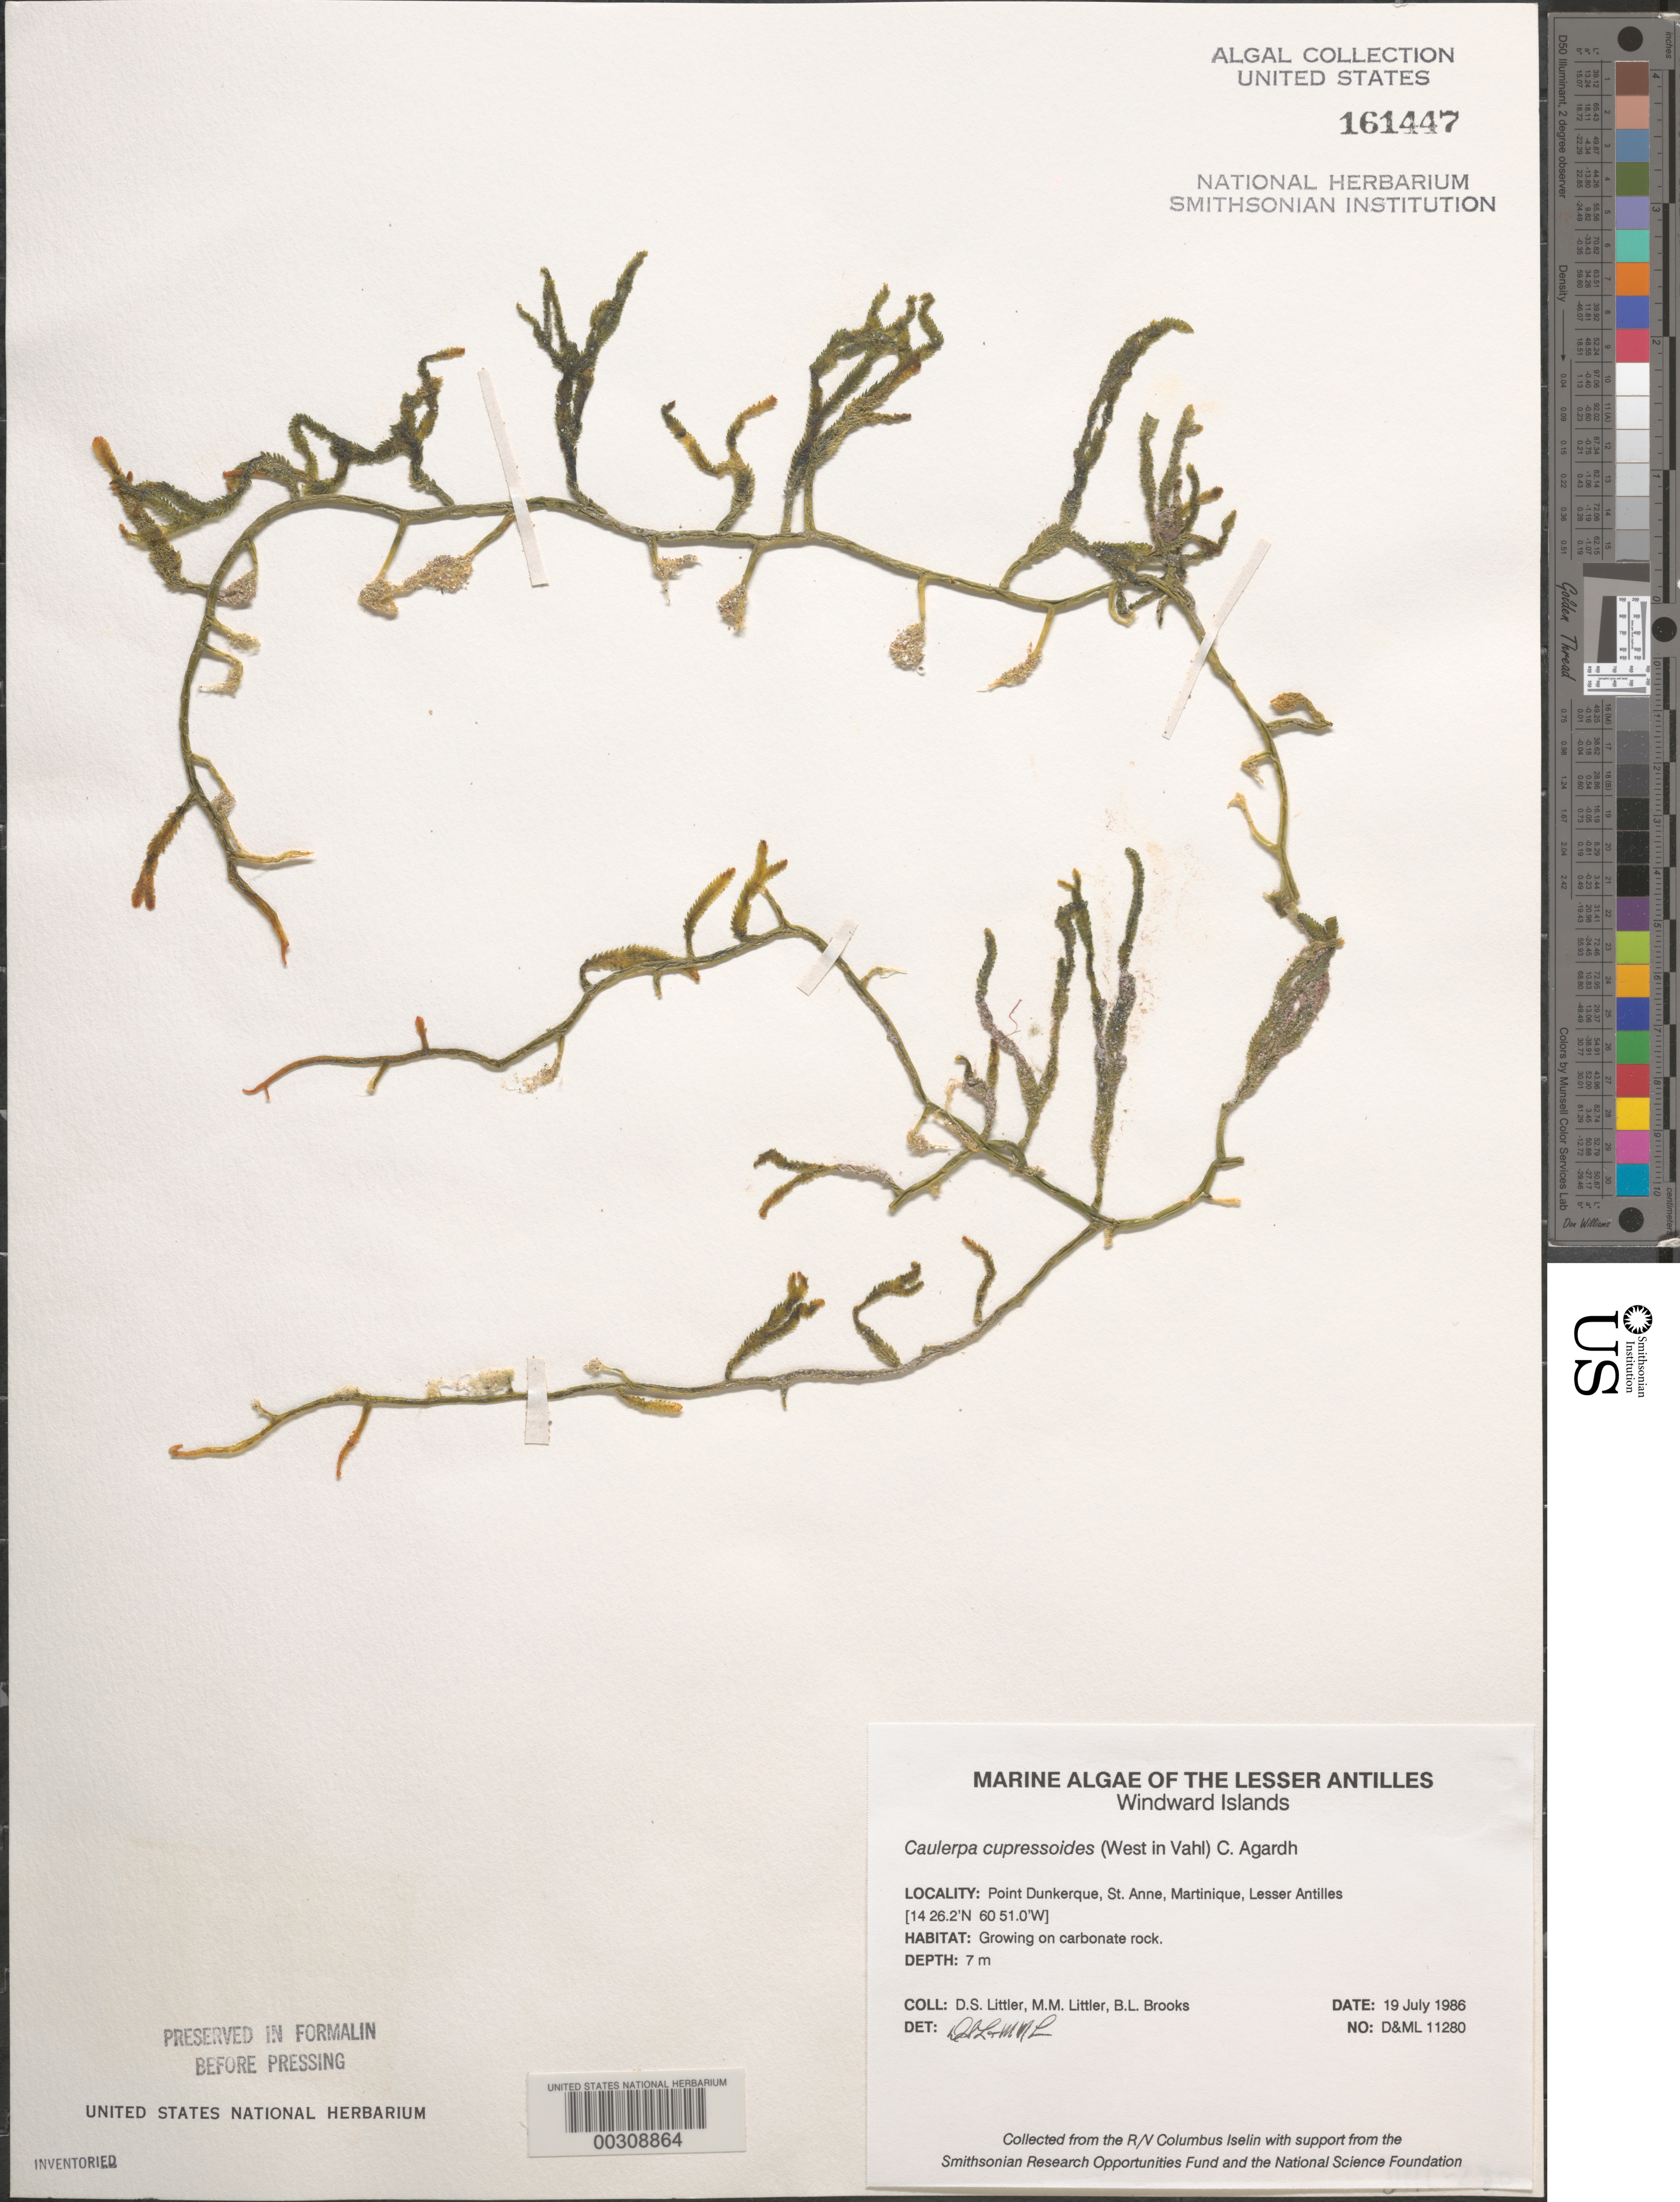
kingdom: Plantae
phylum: Chlorophyta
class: Ulvophyceae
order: Bryopsidales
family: Caulerpaceae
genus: Caulerpa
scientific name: Caulerpa cupressoides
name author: (Vahl) C. Agardh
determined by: Littler, D. S.; Littler, M. M.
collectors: D. S. Littler, M. M. Littler & B. Brooks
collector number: D&ML 11280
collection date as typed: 19 Jul 1986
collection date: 1986-07-19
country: Martinique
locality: Pointe Dunkerque, St. Anne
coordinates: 14 26.2'N, 60 51.0'W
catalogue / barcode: US 161447